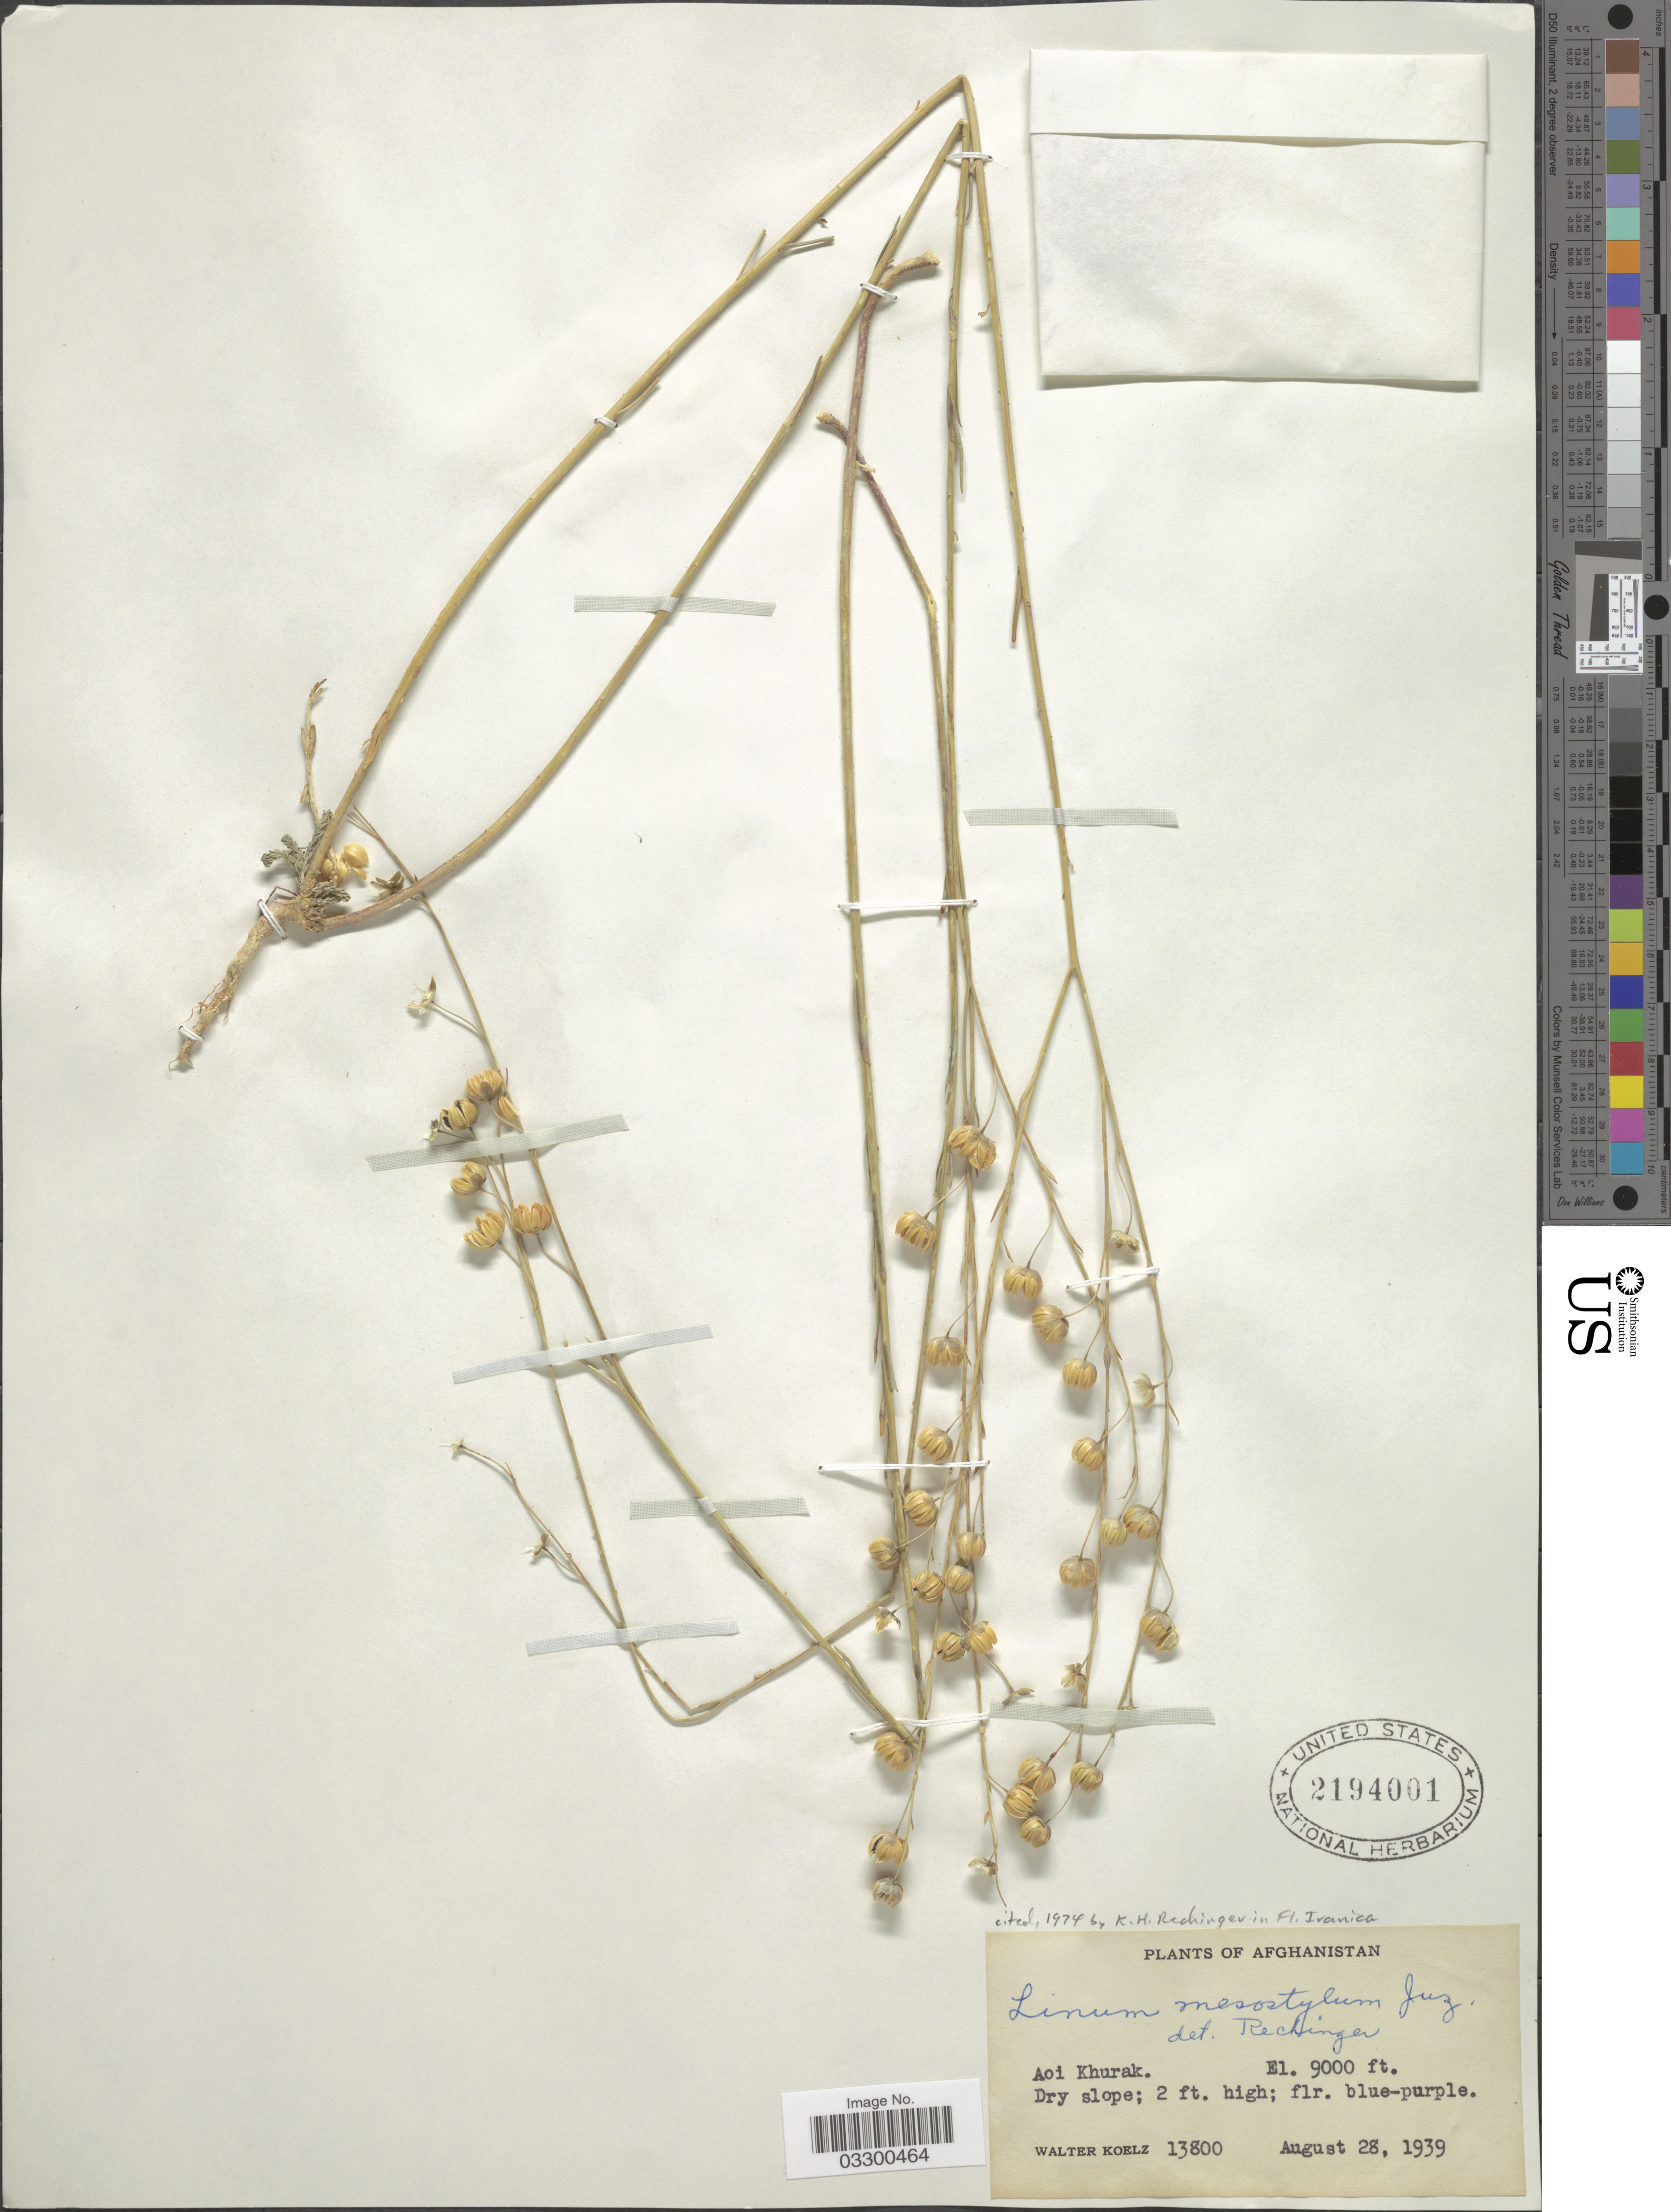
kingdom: Plantae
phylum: Tracheophyta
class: Magnoliopsida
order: Malpighiales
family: Linaceae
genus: Linum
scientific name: Linum mesostylum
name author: Juz.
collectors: W. N. Koelz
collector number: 13800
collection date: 1939-08-28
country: Afghanistan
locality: Aoi Khurak.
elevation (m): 2743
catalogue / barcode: US 2194001